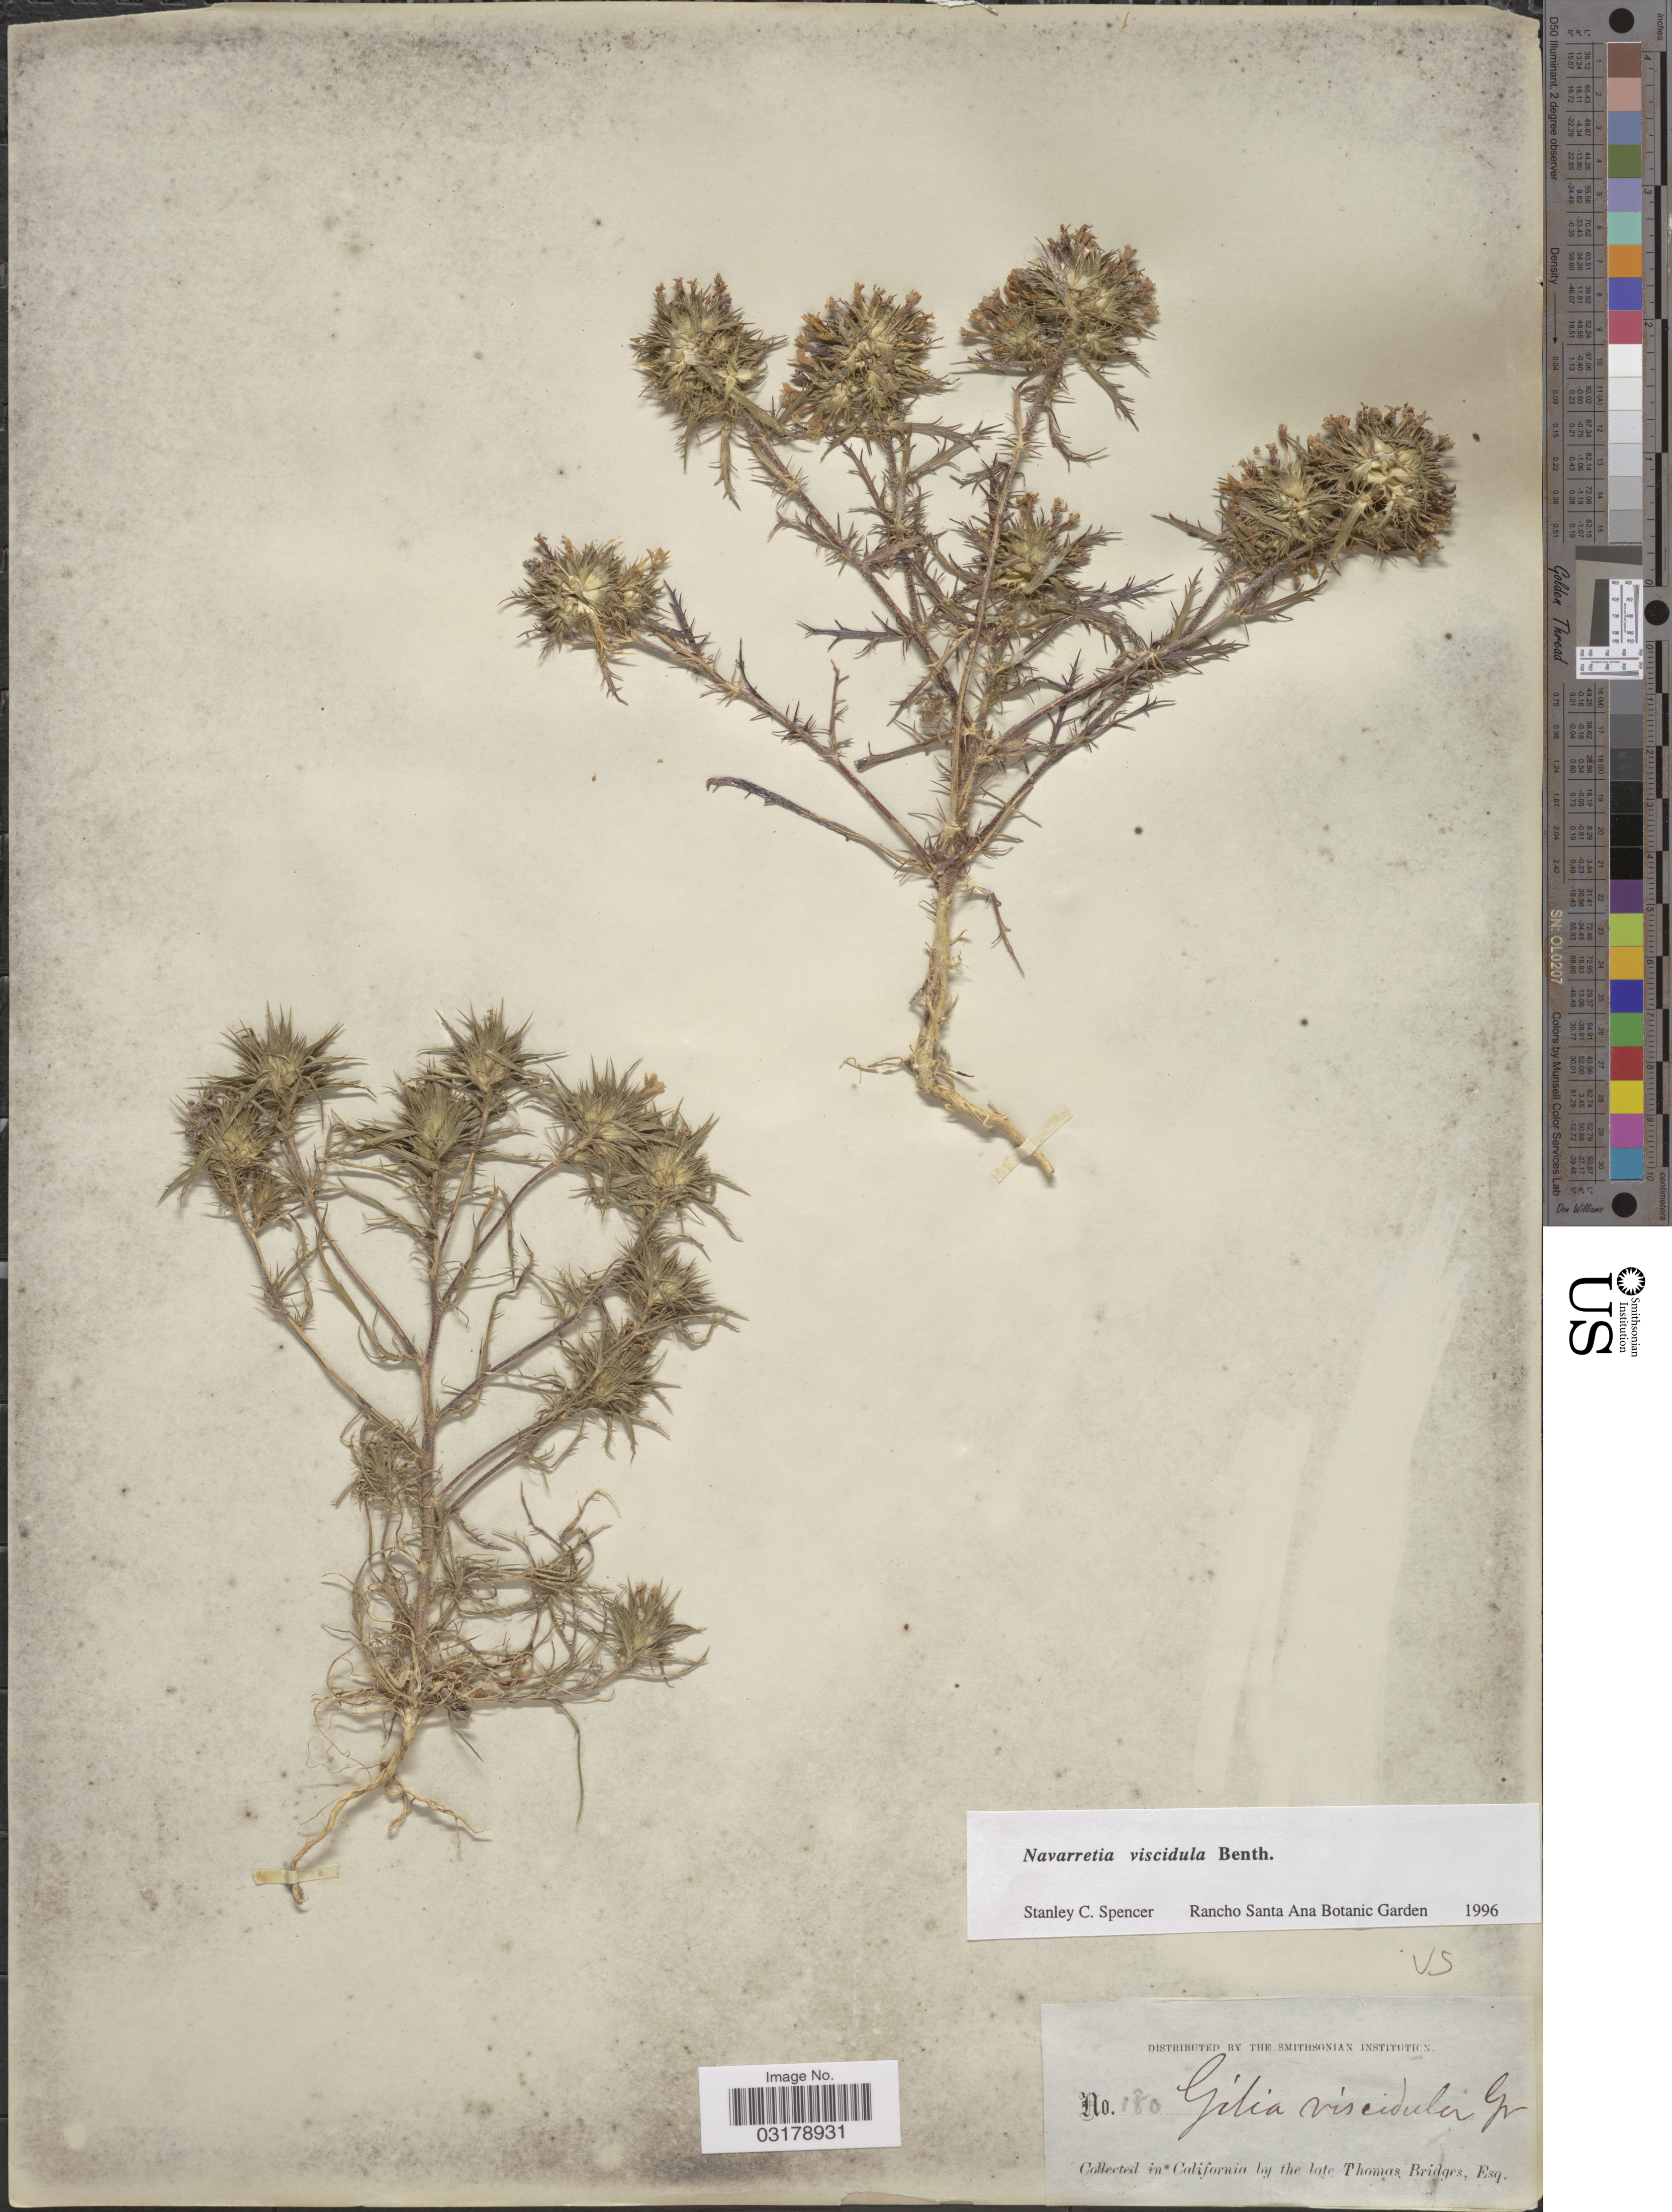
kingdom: Plantae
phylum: Tracheophyta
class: Magnoliopsida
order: Ericales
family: Polemoniaceae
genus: Navarretia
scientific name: Navarretia viscidula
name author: Benth.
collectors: T. Bridges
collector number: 180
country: United States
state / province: California